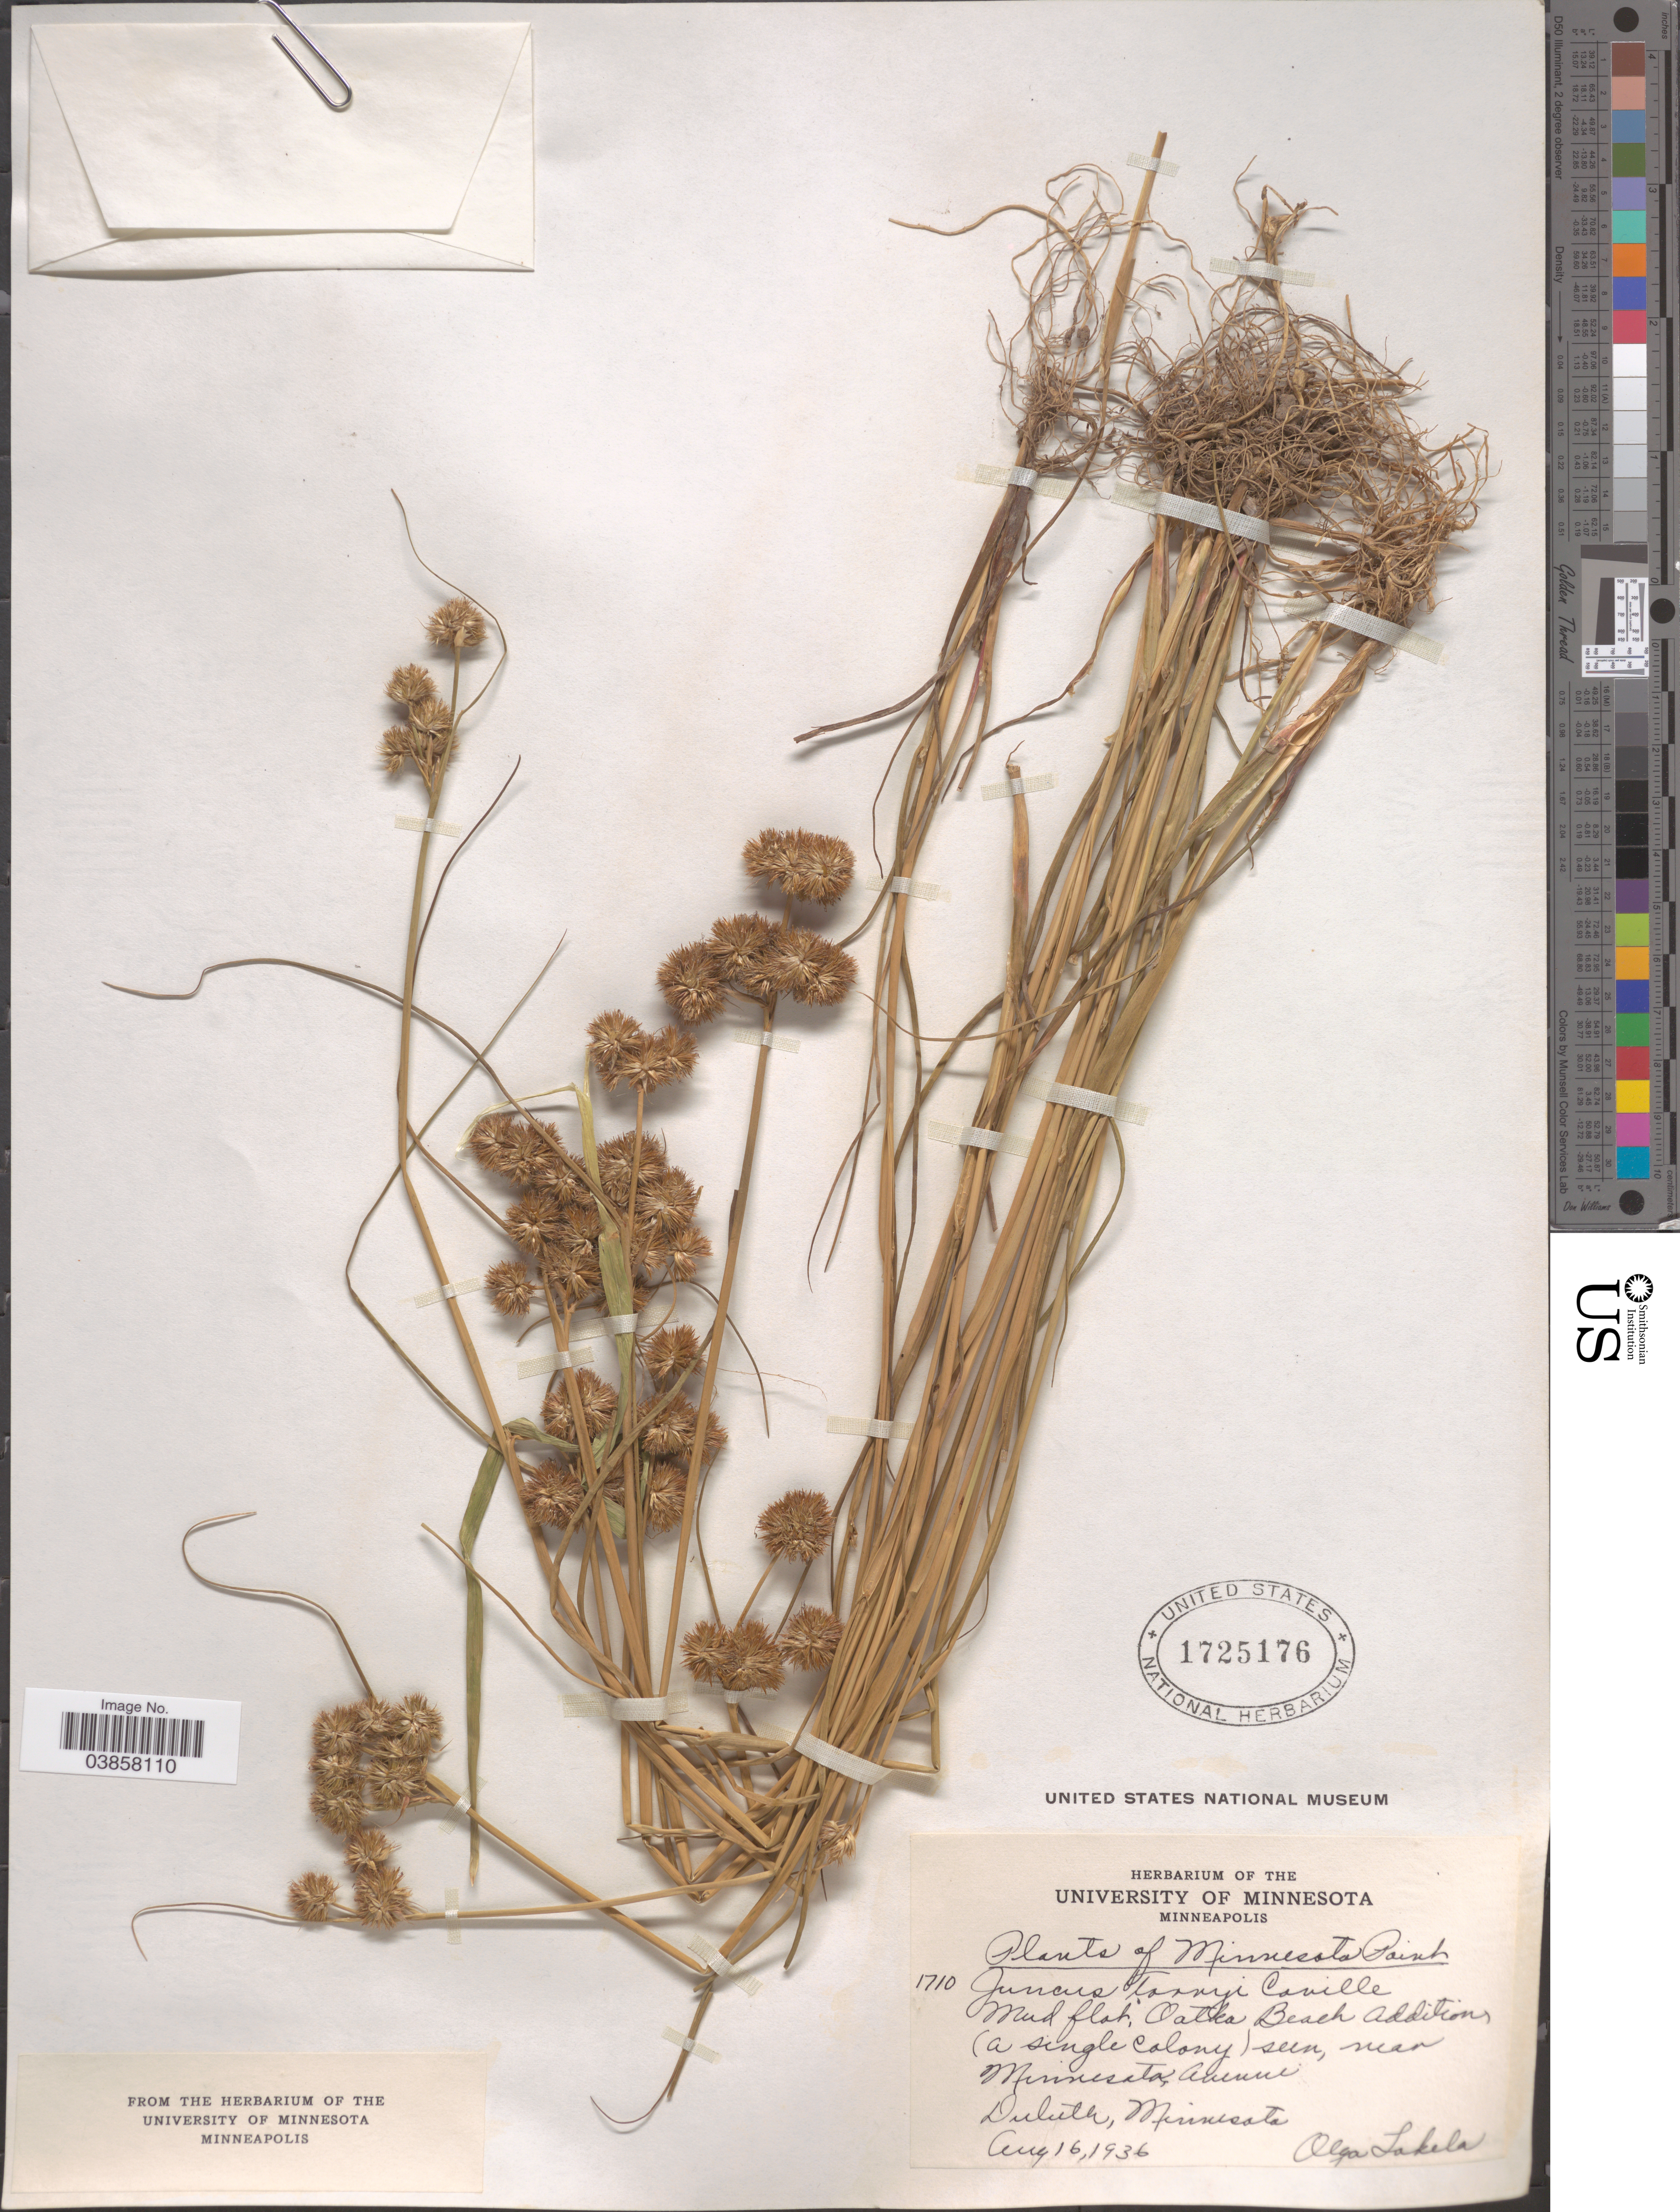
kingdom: Plantae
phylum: Tracheophyta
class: Liliopsida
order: Poales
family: Juncaceae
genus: Juncus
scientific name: Juncus torreyi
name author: Coville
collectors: O. K. Lakela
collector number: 1710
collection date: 1936-08-16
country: United States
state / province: Minnesota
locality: Minnesota Point. Near Minnesota Avenue. Duluth.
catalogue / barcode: US 1725176